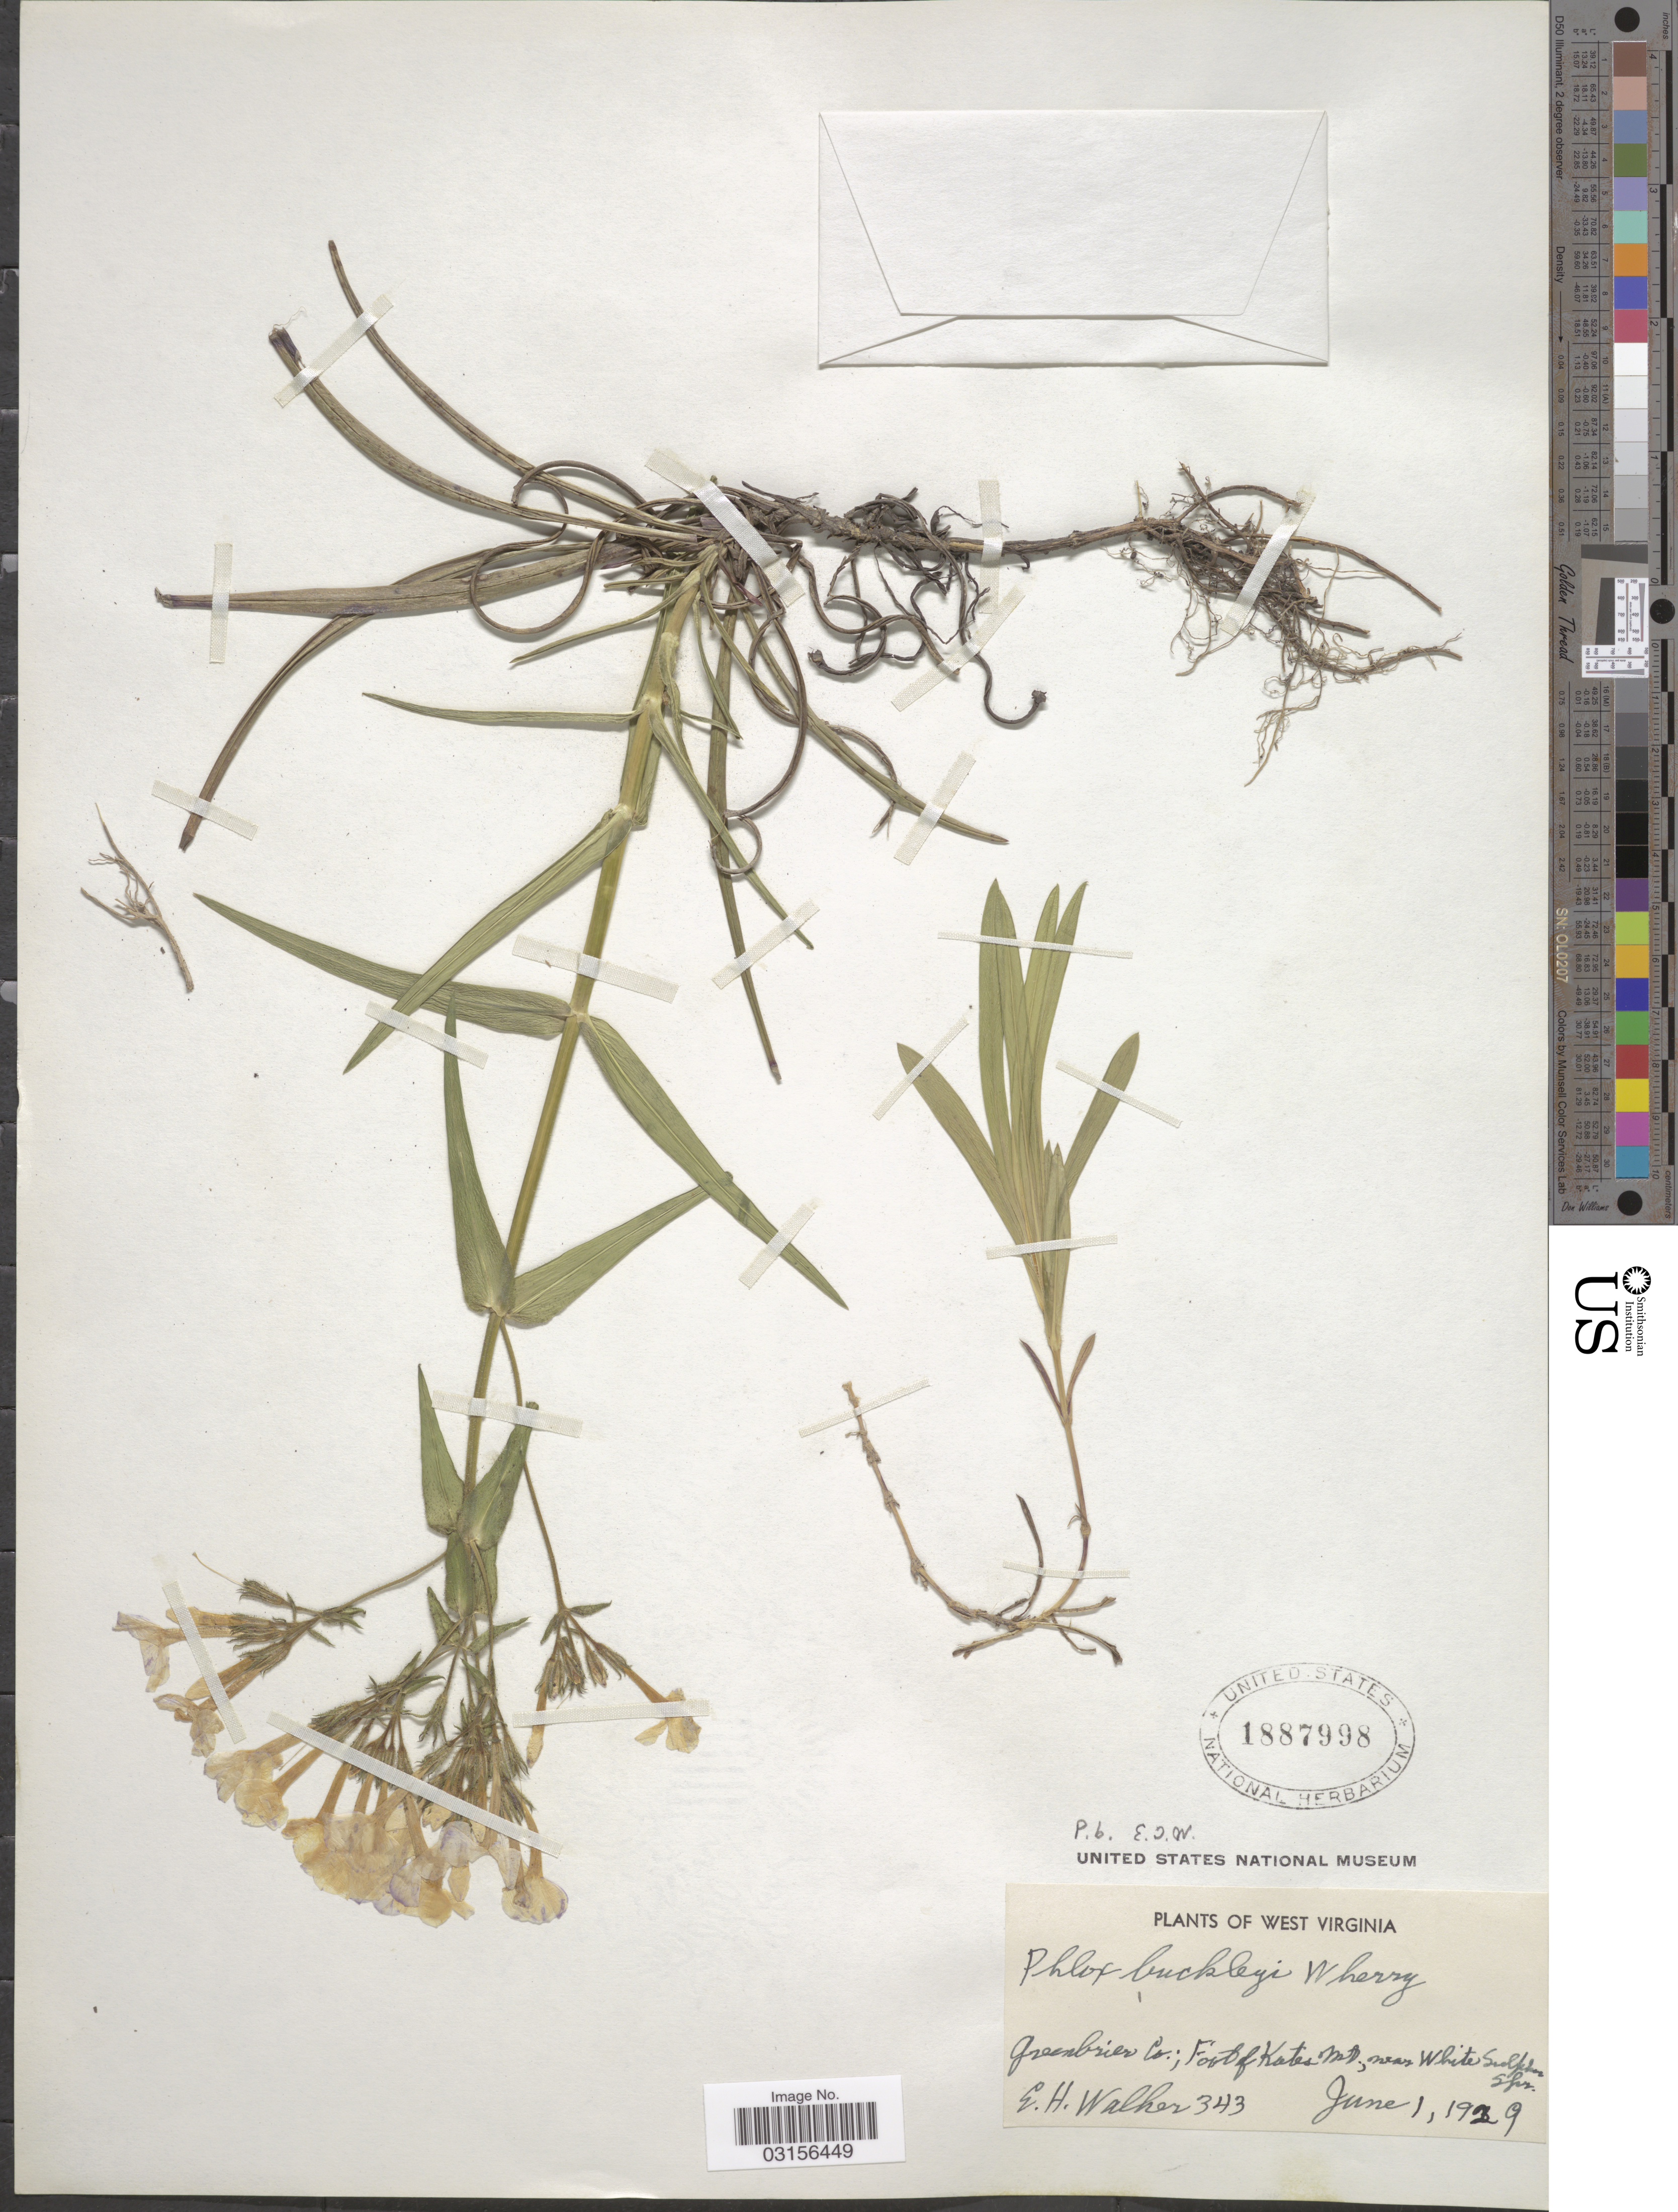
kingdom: Plantae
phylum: Tracheophyta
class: Magnoliopsida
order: Ericales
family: Polemoniaceae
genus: Phlox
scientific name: Phlox buckleyi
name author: Wherry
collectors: E. H. Walker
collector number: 343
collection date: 1929-06-01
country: United States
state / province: West Virginia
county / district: Greenbrier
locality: Greenbrier Co.; Foot of Kates Mt., near White Sulphur Spr.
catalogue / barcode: US 1887998